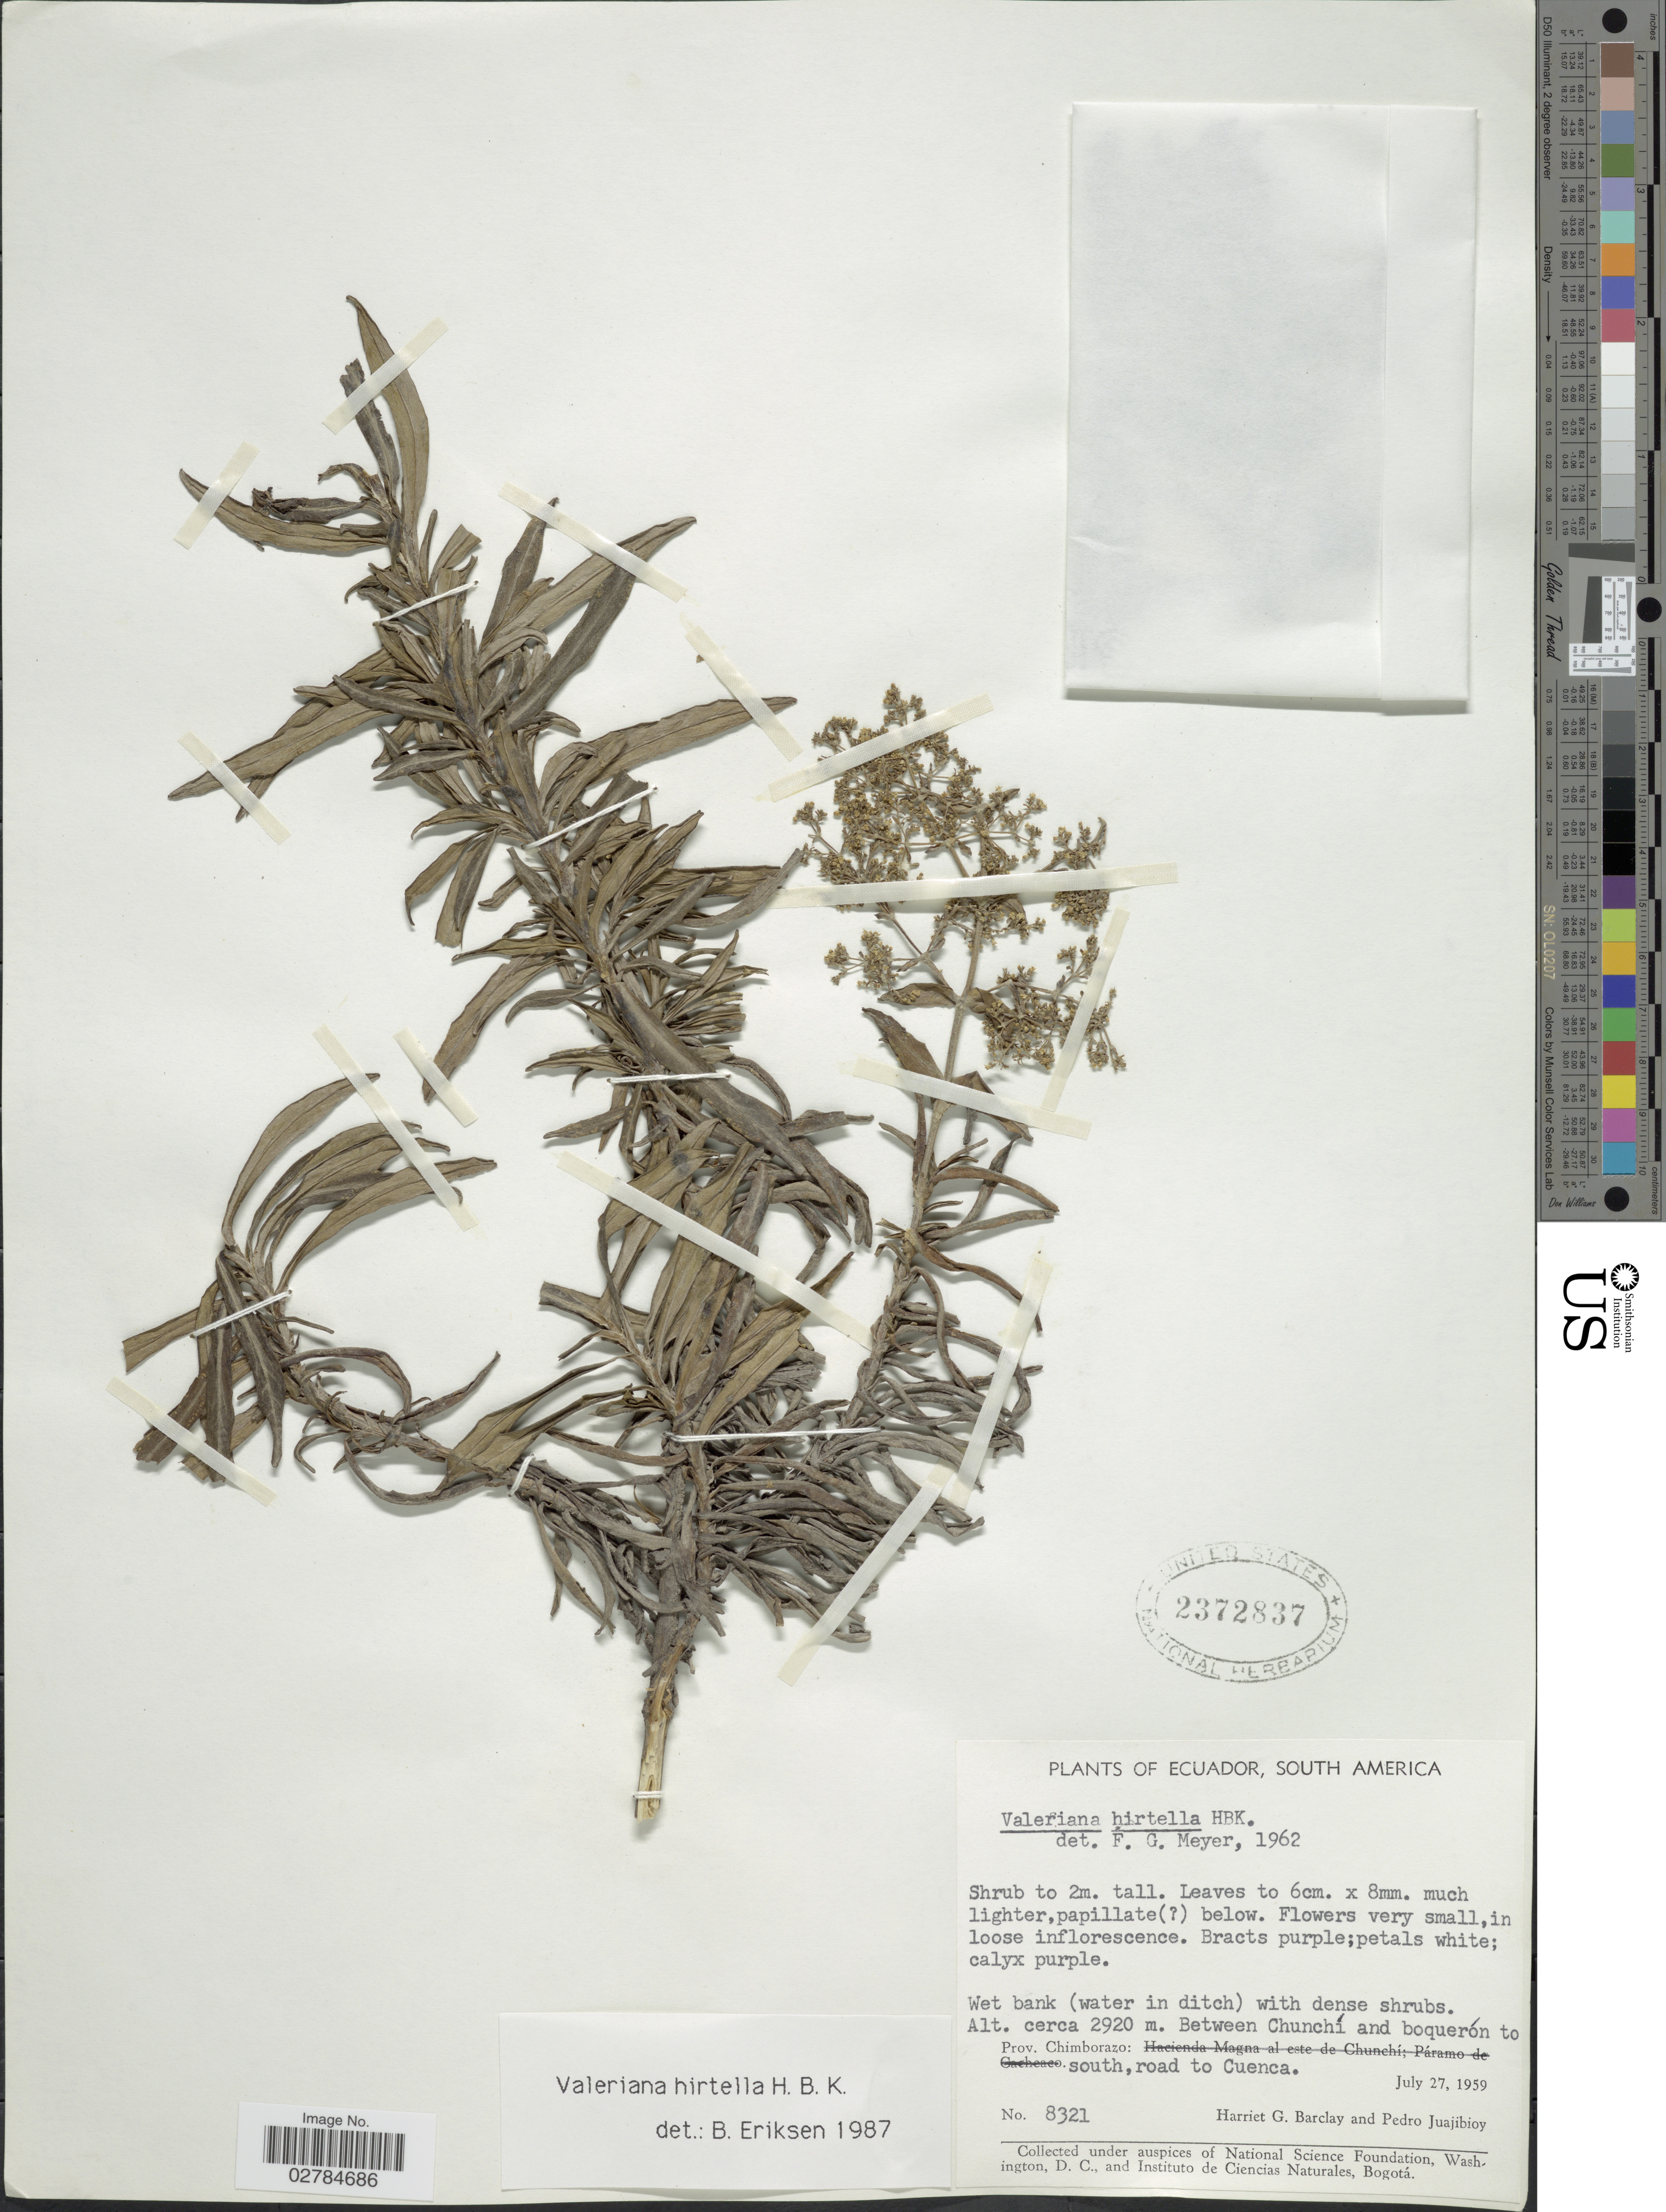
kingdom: Plantae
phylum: Tracheophyta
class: Magnoliopsida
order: Dipsacales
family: Caprifoliaceae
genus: Valeriana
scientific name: Valeriana hirtella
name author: Kunth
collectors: H. G. Barclay & P. Juajibioy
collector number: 8321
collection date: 1959-07-27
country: Ecuador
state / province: Chimborazo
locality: Between Chunchí and boquerón to south, road to Cuenca, Prov. Chimborazo.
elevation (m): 2920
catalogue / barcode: US 2372837